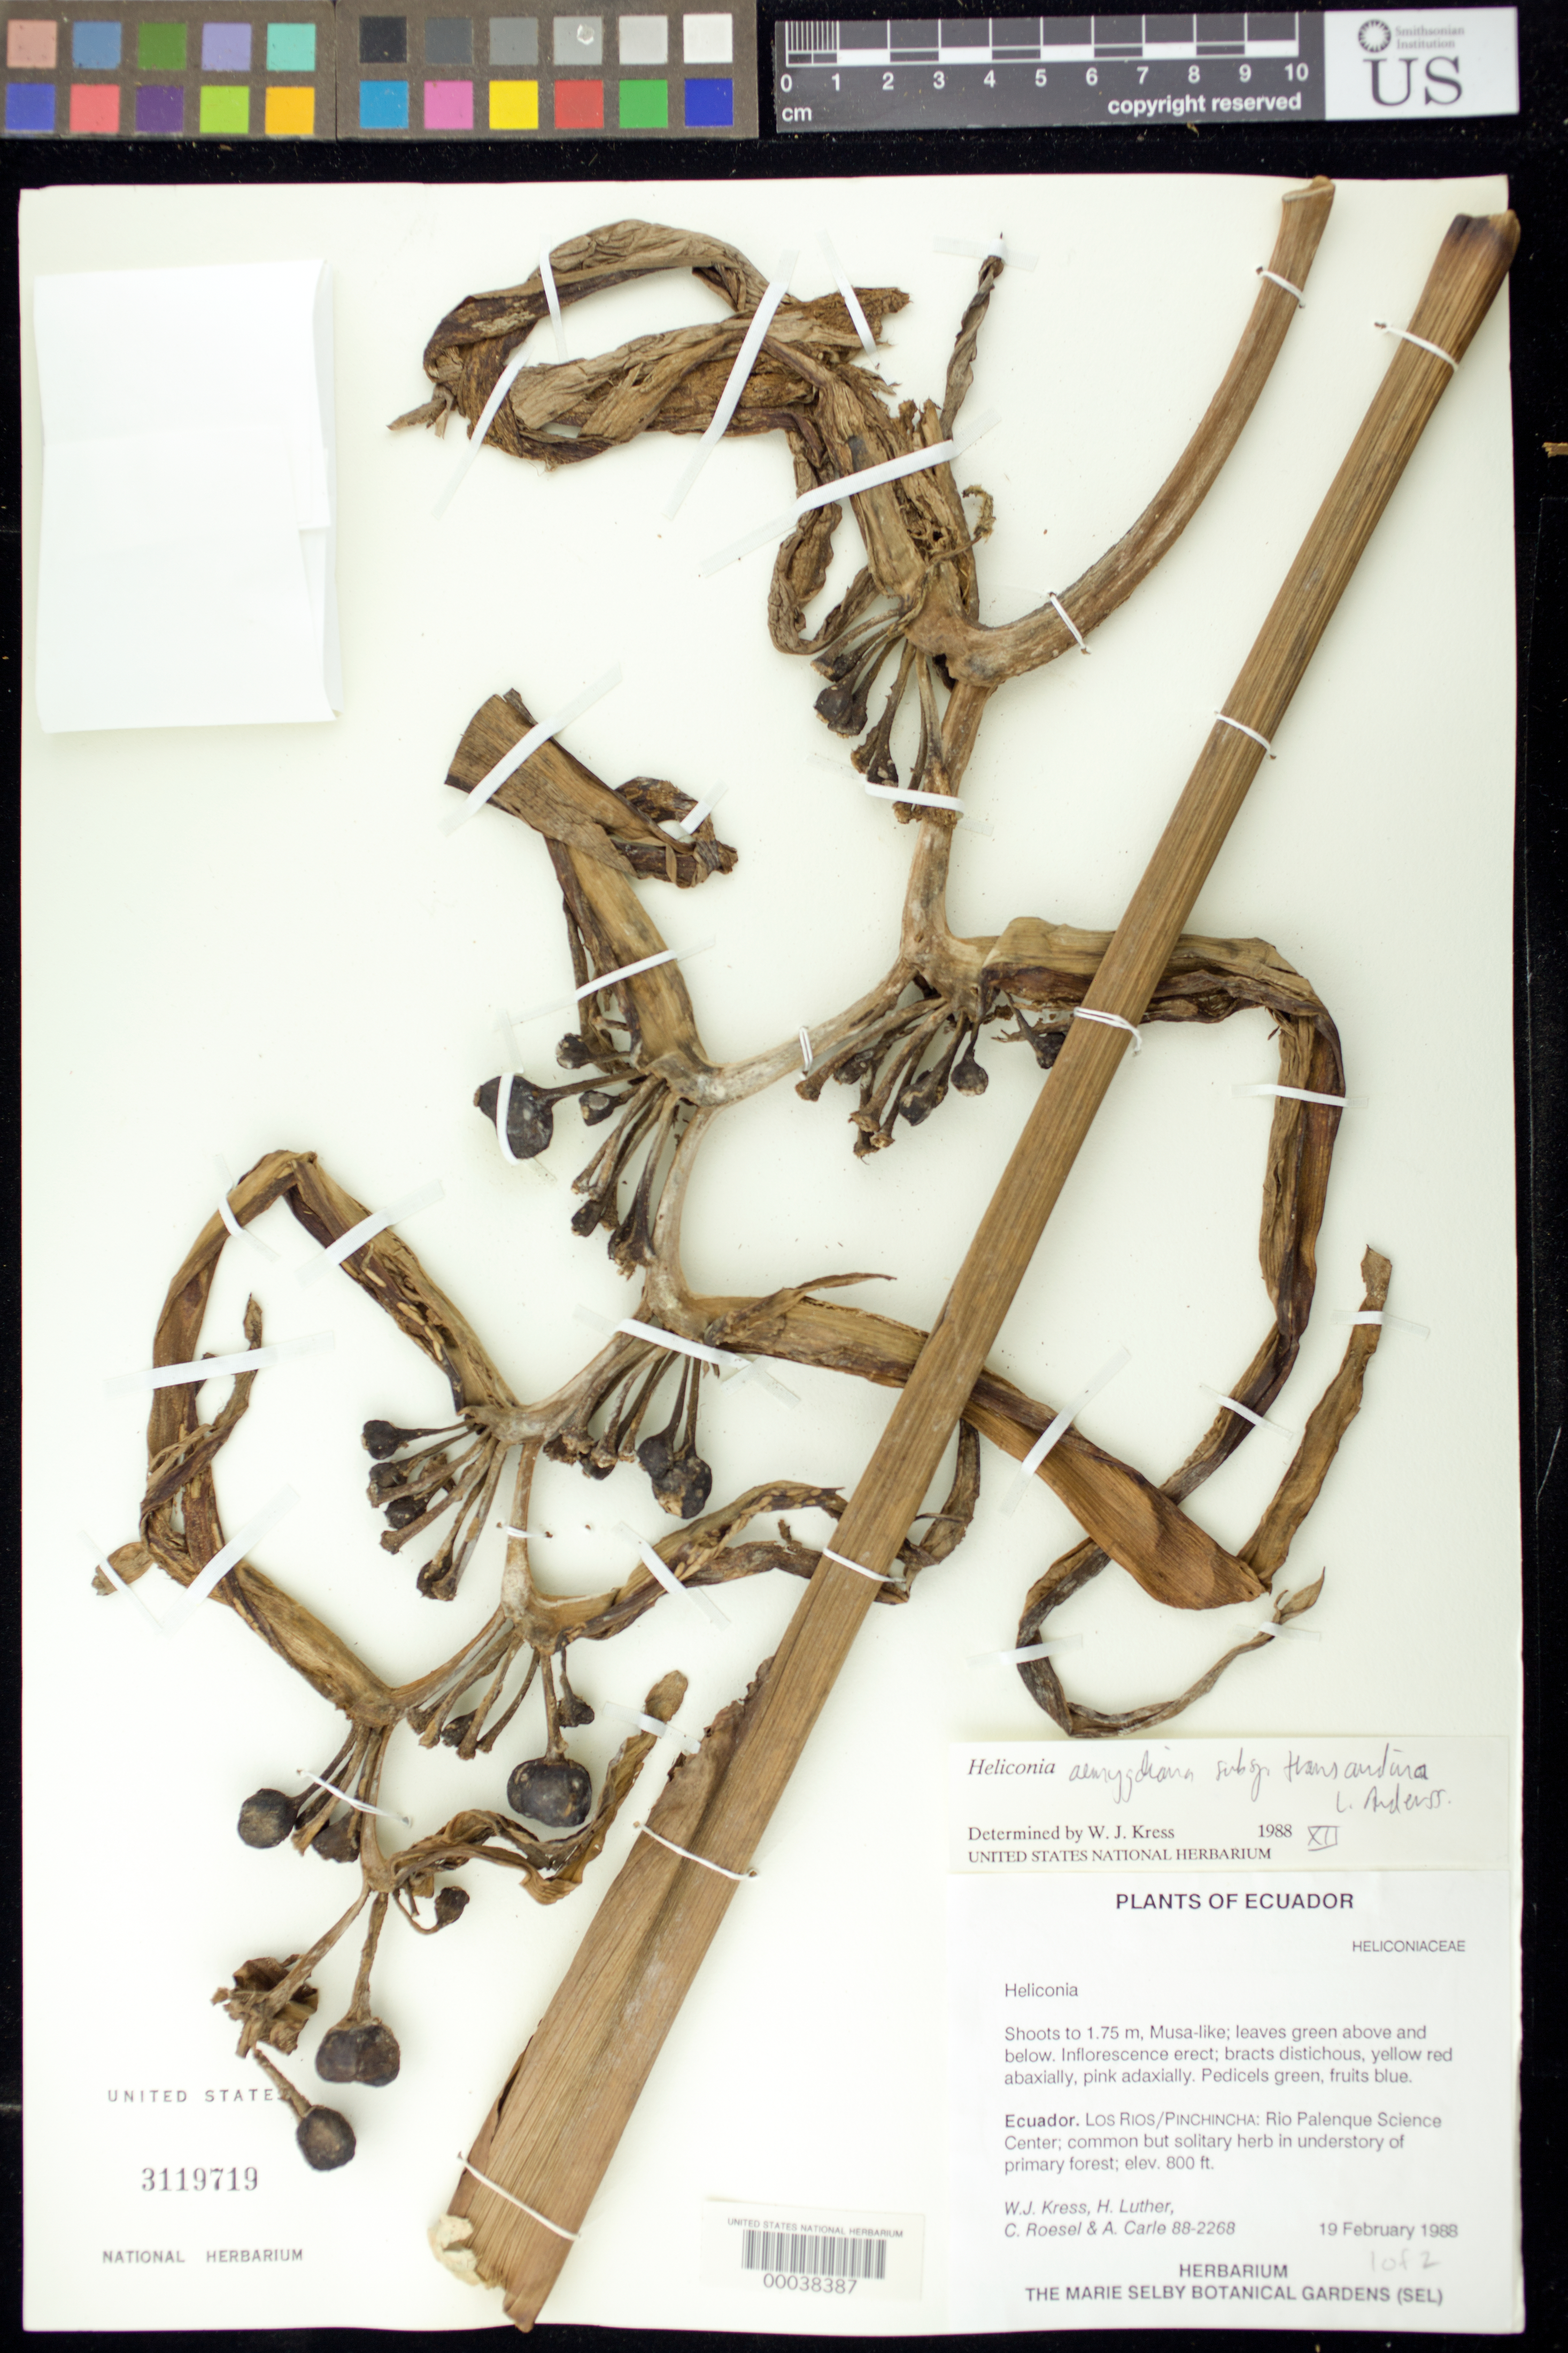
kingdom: Plantae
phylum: Tracheophyta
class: Liliopsida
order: Zingiberales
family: Heliconiaceae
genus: Heliconia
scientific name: Heliconia aemygdiana subsp. transandina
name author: L. Andersson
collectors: W. J. Kress, Harry E. Luther, C. S. Roesel & A. Carle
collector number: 88-2268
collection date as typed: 19 Feb 1988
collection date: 1988-02-19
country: Ecuador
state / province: Los Ríos / Pichincha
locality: Rio palenque science center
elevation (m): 244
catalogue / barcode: US 3119719